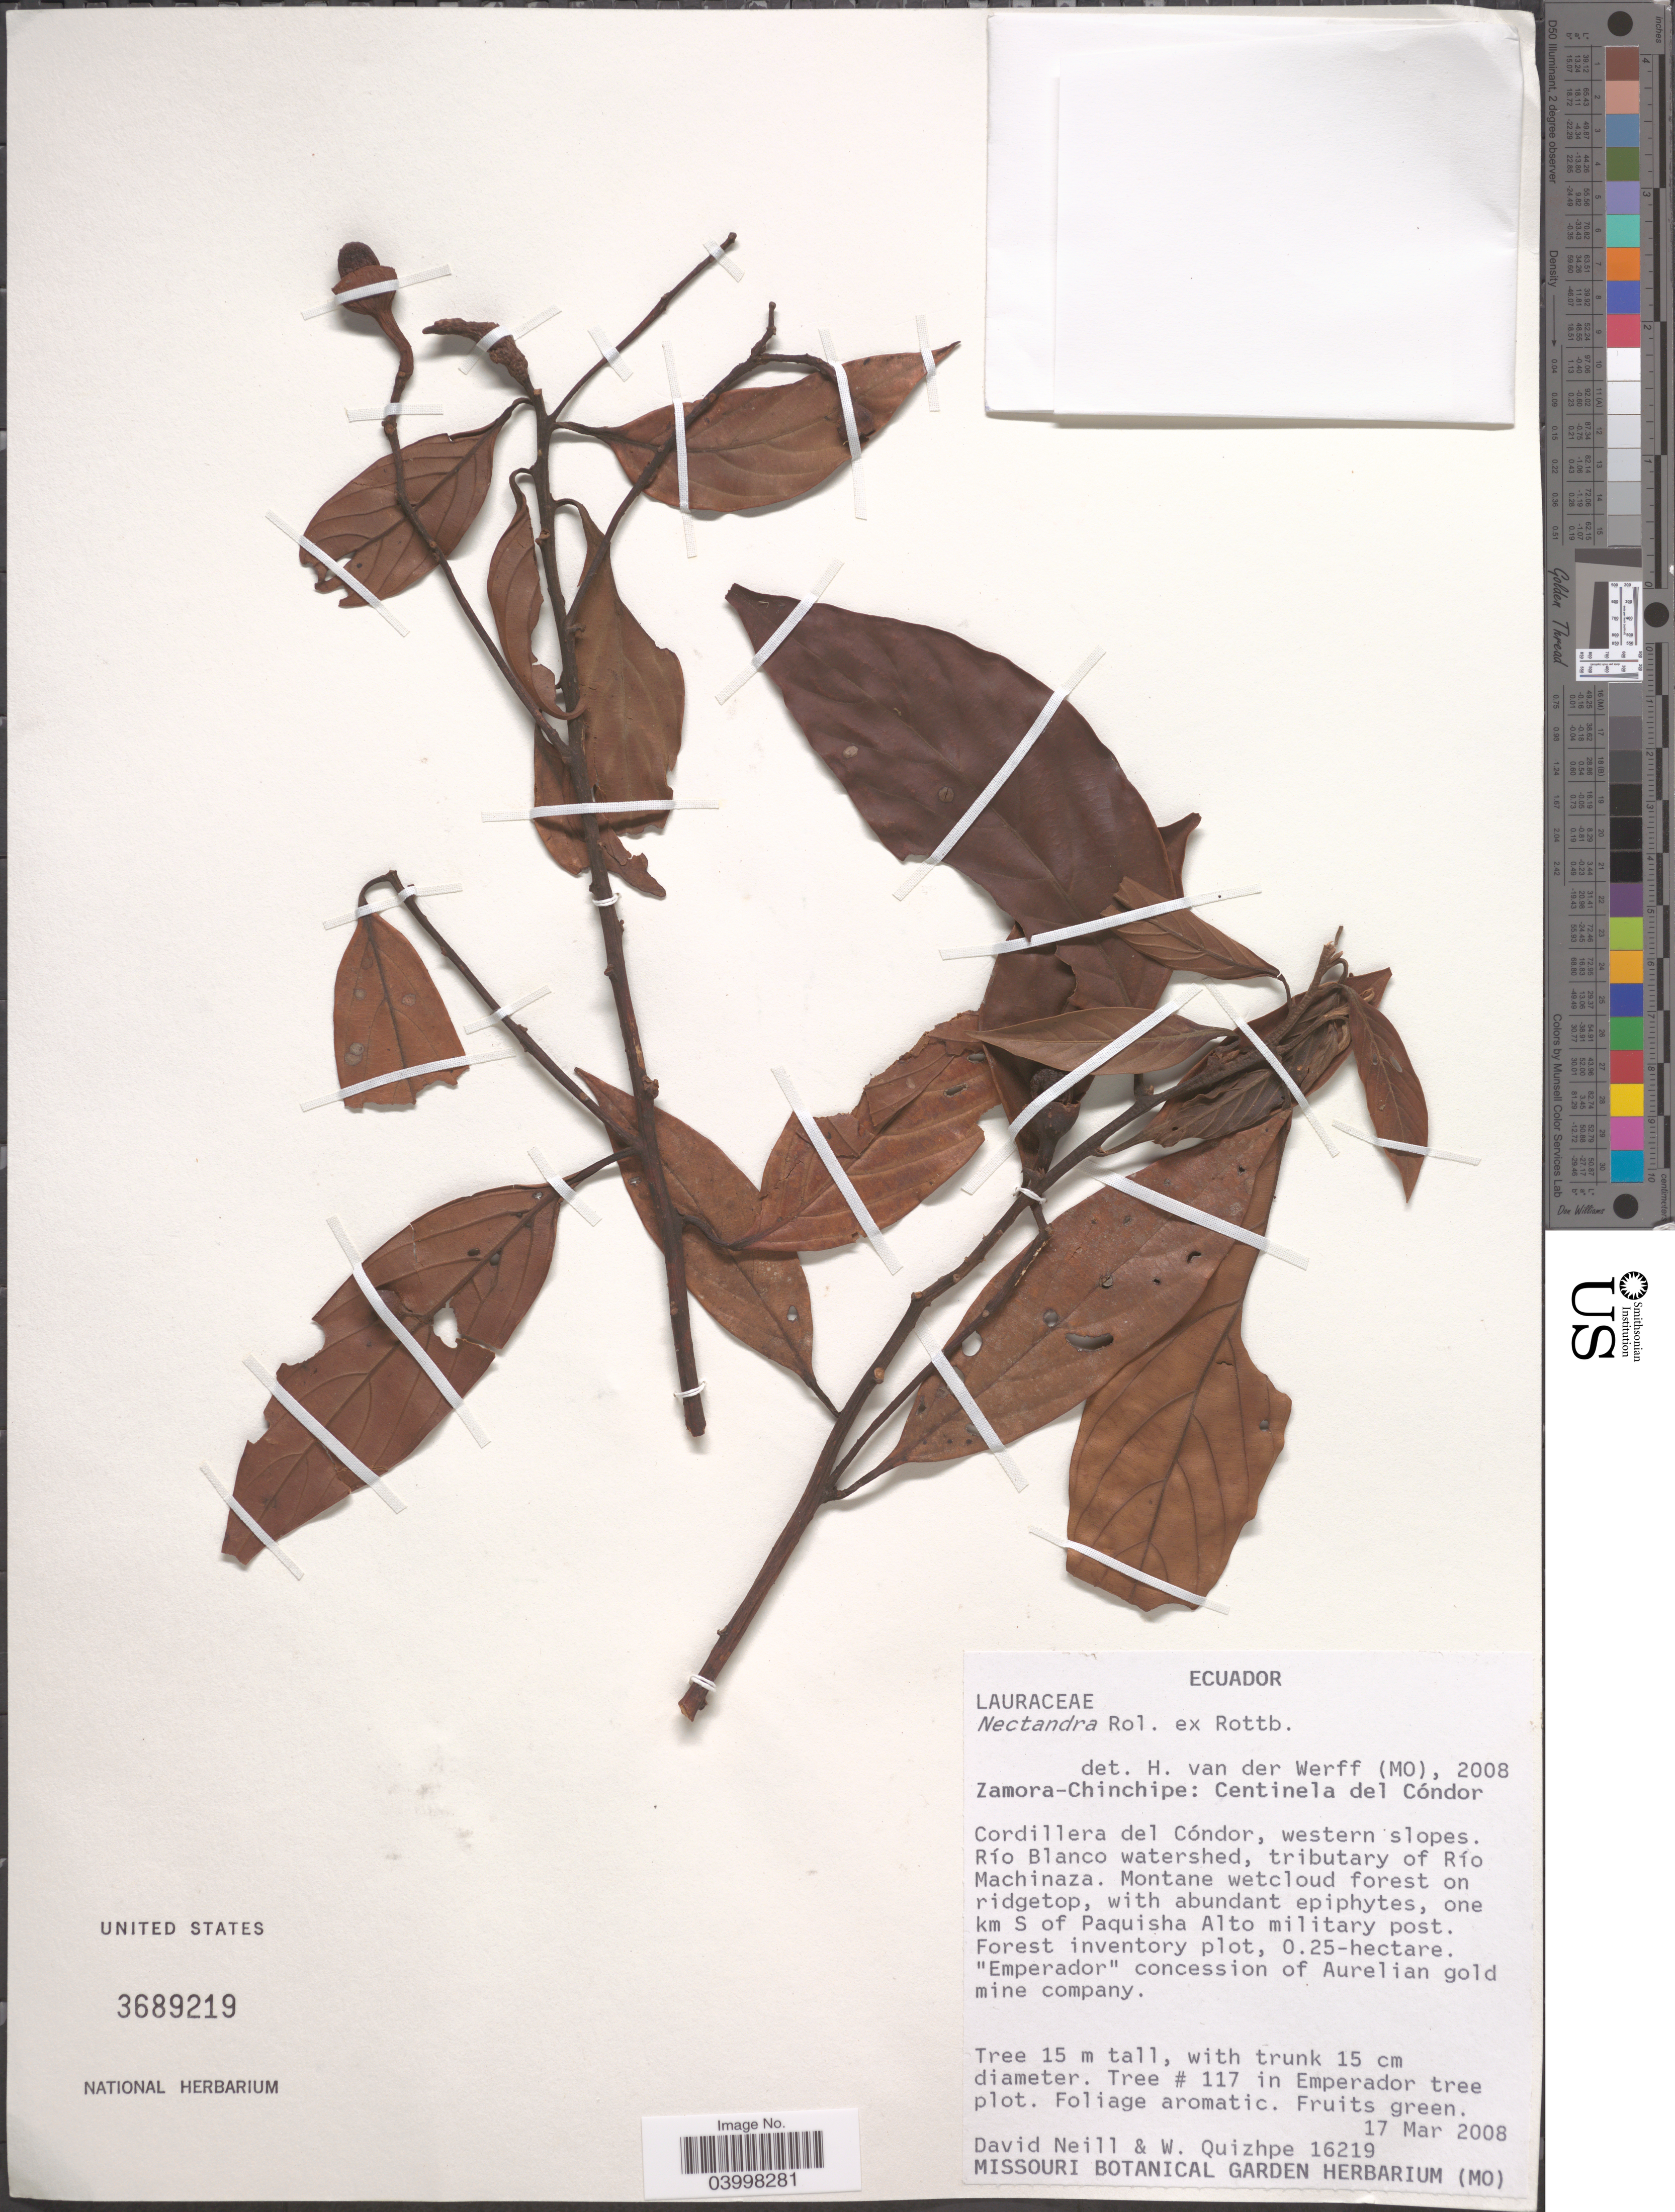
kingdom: Plantae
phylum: Tracheophyta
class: Magnoliopsida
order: Laurales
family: Lauraceae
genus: Nectandra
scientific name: Nectandra sp.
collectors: D. Neill & W. Quizhpe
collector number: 16219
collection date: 2008-03-17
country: Ecuador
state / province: Zamora-Chinchipe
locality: Centinela del Cóndor. Cordillera del Cóndor, western slopes. Río Blanco watershed, tributary to Río Machinaza. One km S of Paquisha Alto military post.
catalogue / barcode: US 3689219